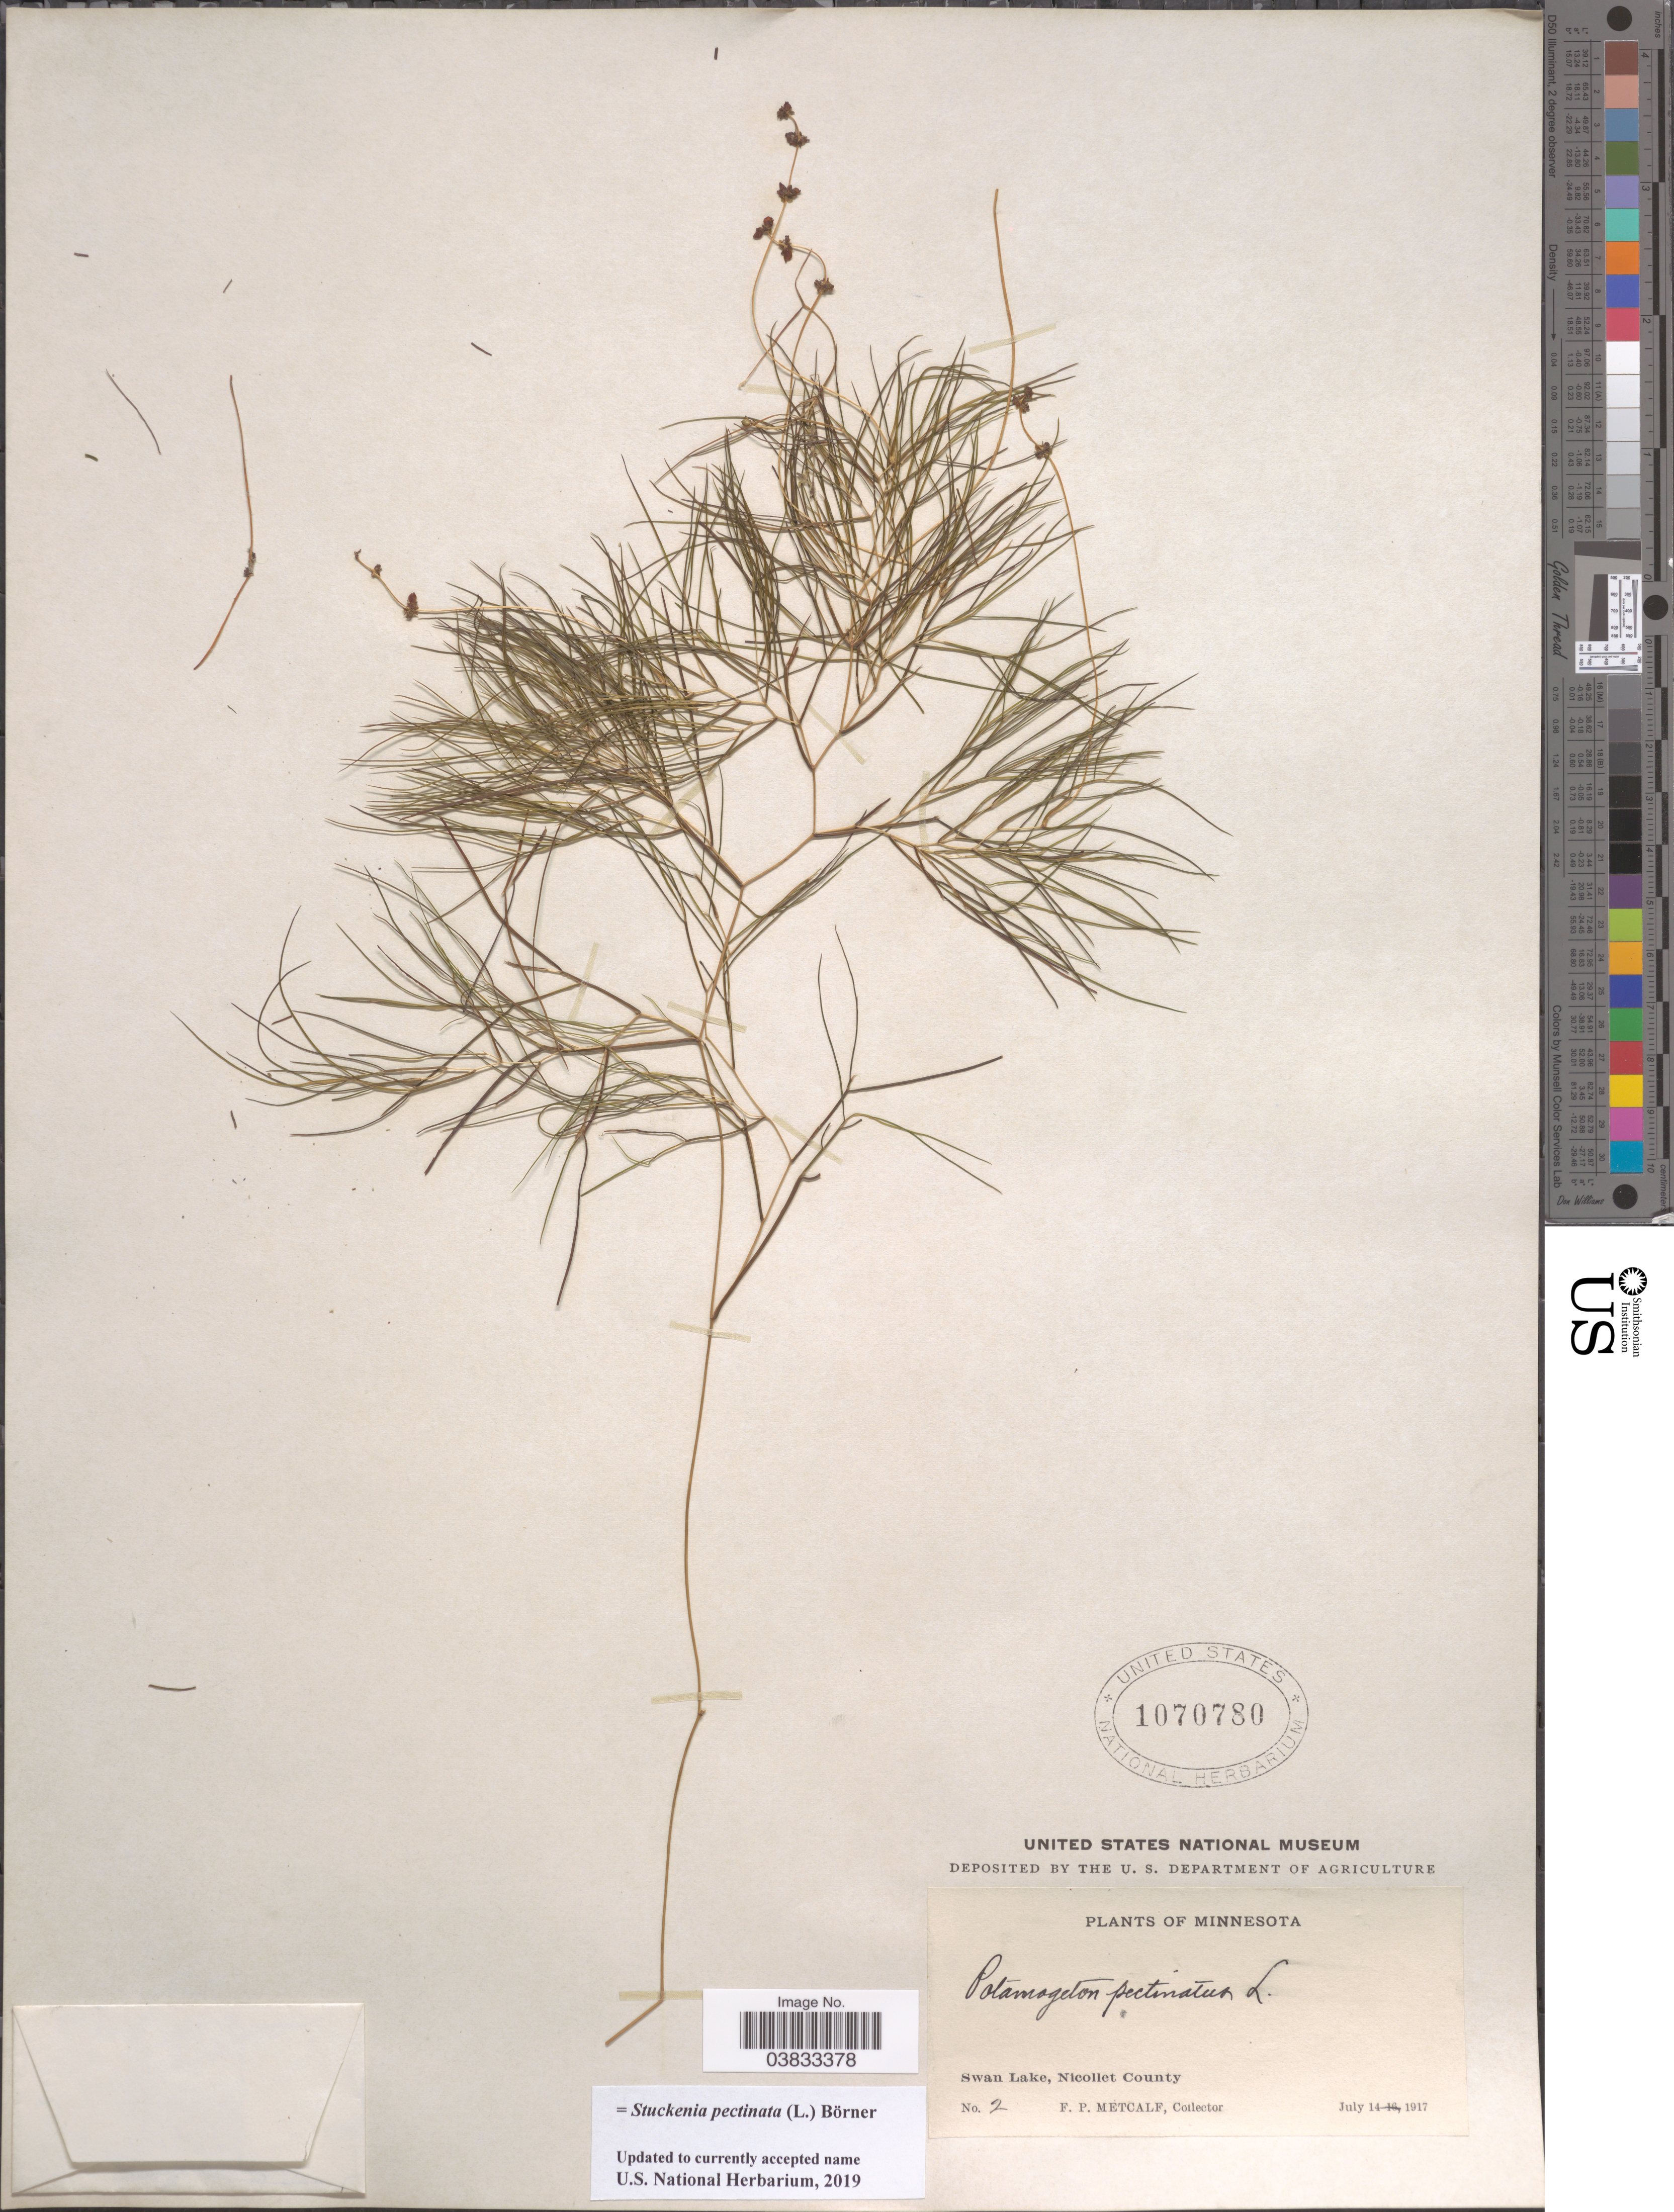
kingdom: Plantae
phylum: Tracheophyta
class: Liliopsida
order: Alismatales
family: Potamogetonaceae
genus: Stuckenia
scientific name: Stuckenia pectinata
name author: (L.) Börner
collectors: F. Metcalf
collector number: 2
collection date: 1917-07-14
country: United States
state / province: Minnesota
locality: Swan Lake, Nicollet County.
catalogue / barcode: US 1070780